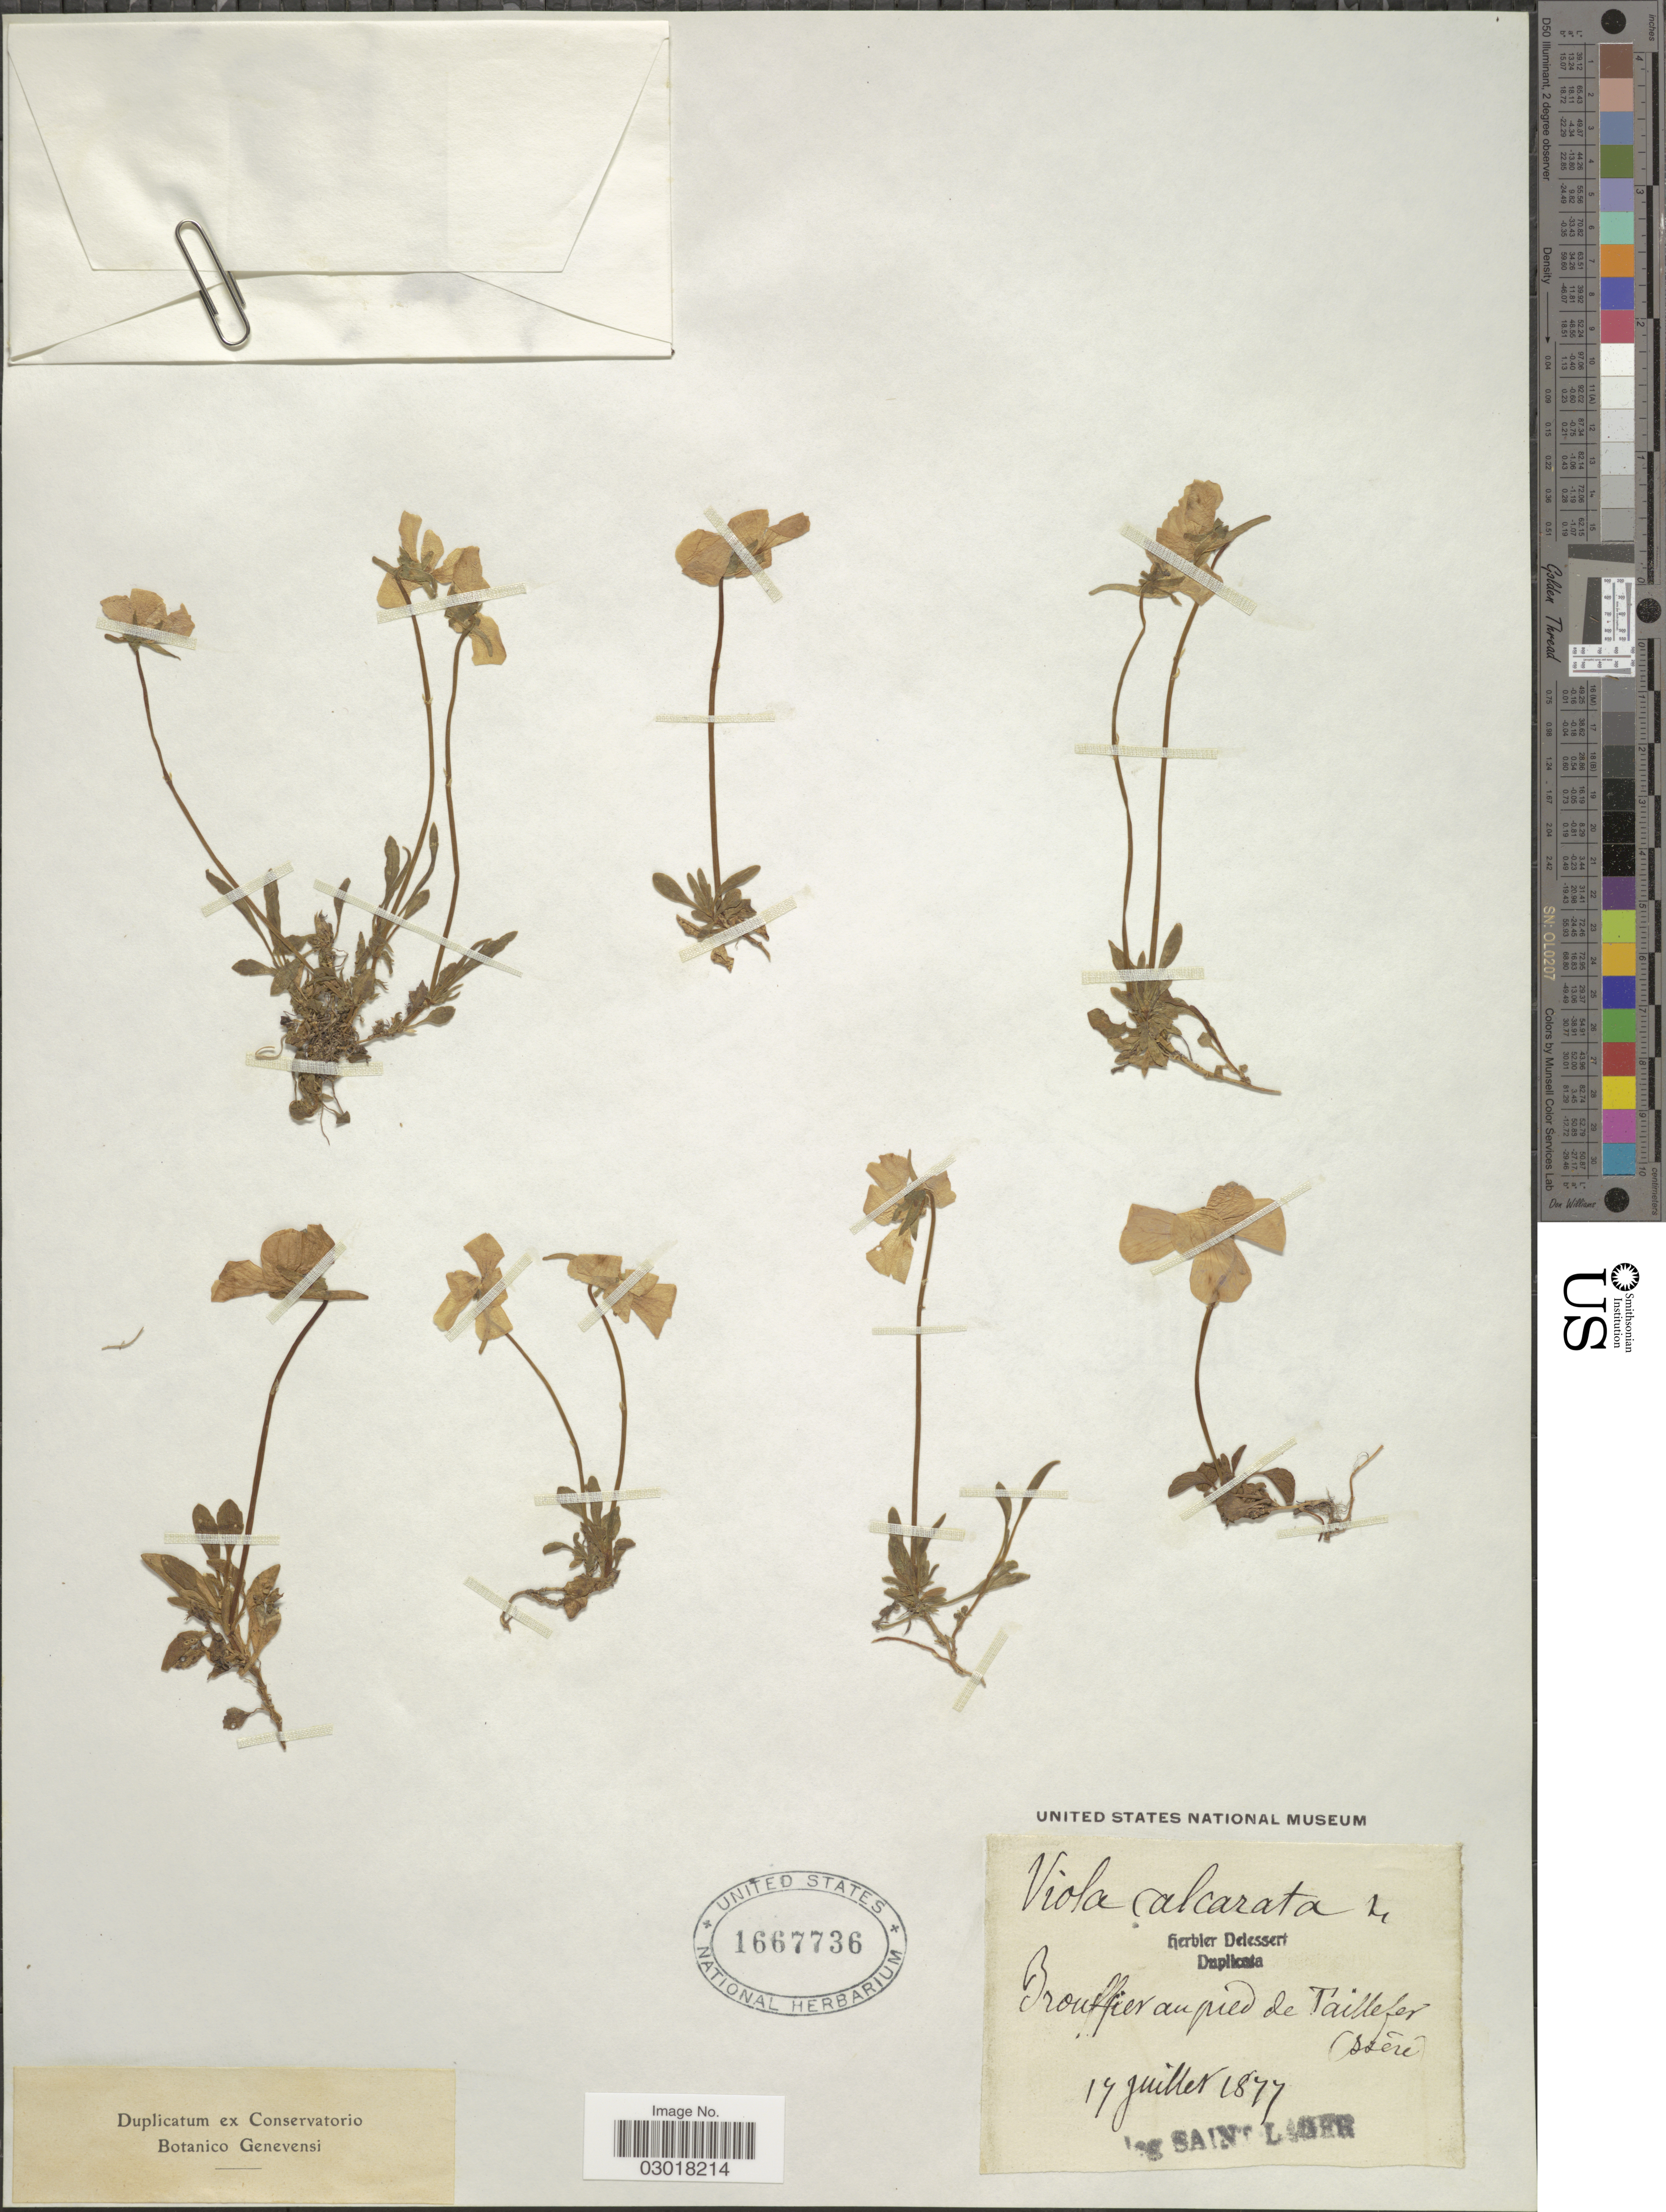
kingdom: Plantae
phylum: Tracheophyta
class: Magnoliopsida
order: Malpighiales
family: Violaceae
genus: Viola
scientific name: Viola calcarata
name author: L.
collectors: Saint-Lager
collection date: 1877-07-17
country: France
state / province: Auvergne-Rhône-Alpes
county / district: Isère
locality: Brouffier au pied de Taillefer (Isere).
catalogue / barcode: US 1667736